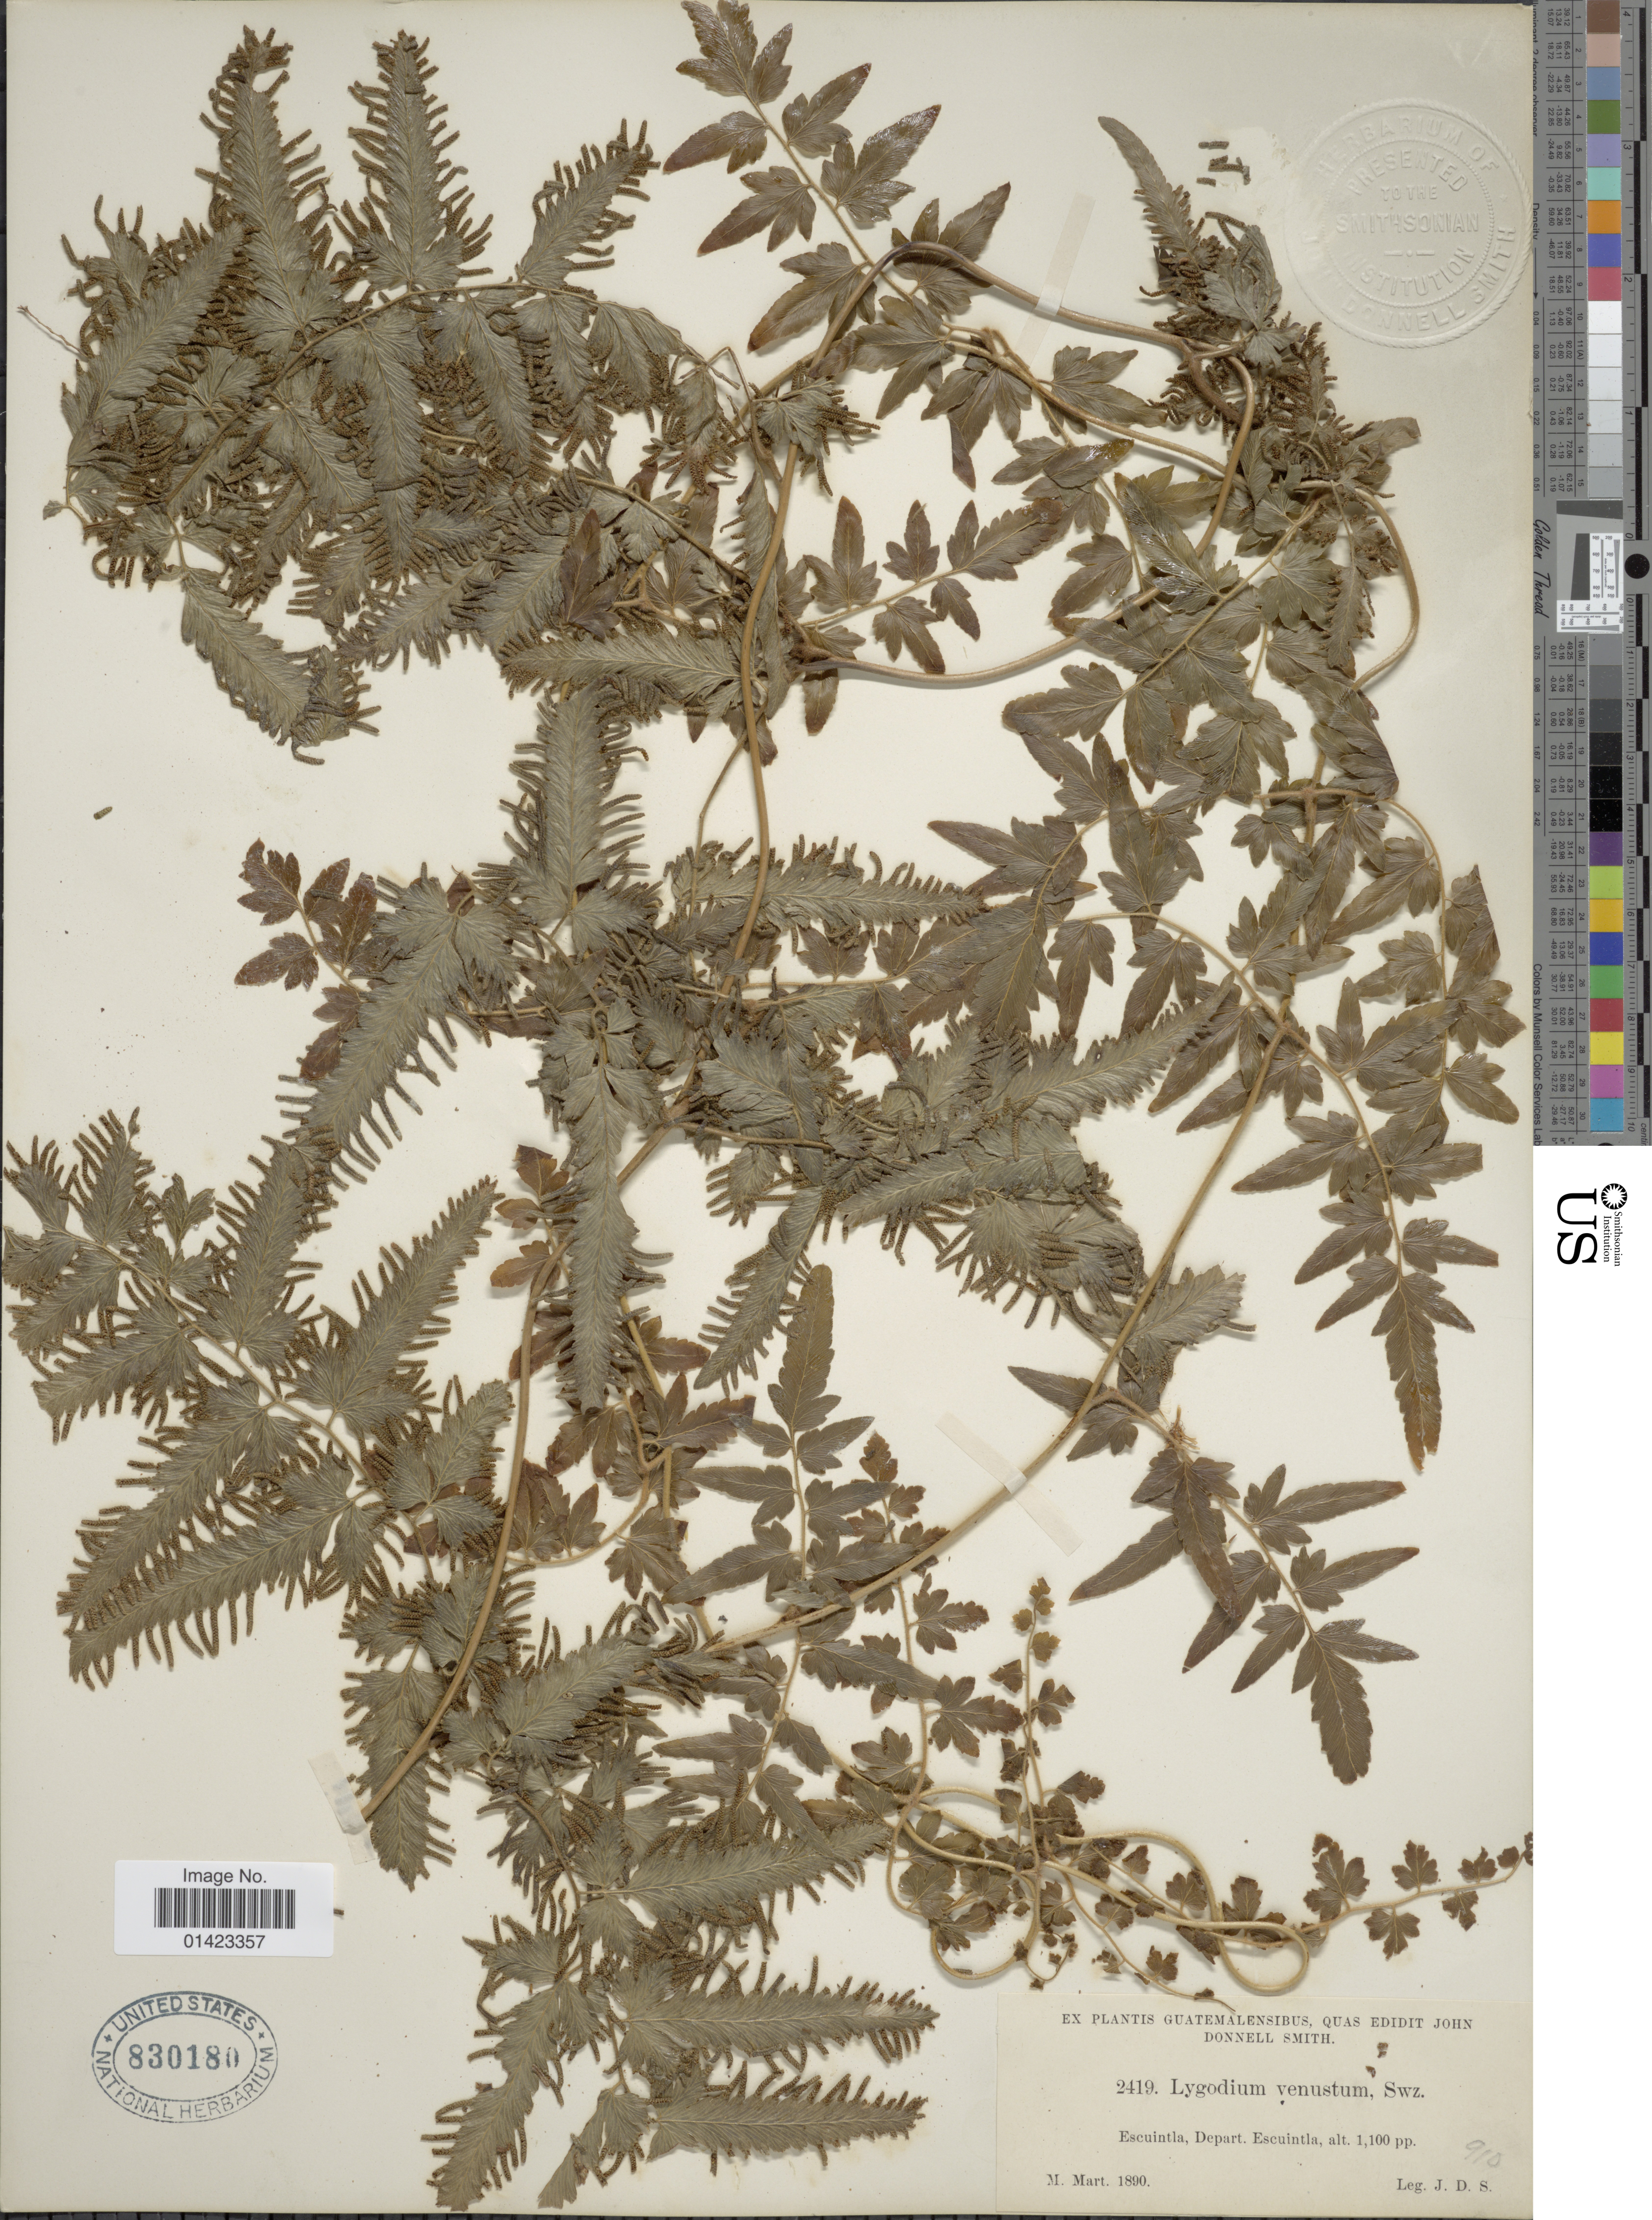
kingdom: Plantae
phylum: Tracheophyta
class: Polypodiopsida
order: Schizaeales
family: Lygodiaceae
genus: Lygodium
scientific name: Lygodium venustum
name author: Sw.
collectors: J. Donnell Smith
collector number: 2419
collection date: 1890-03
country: Guatemala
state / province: Escuintla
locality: Escuintla, Depart. Escuintla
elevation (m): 335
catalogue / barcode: US 830180